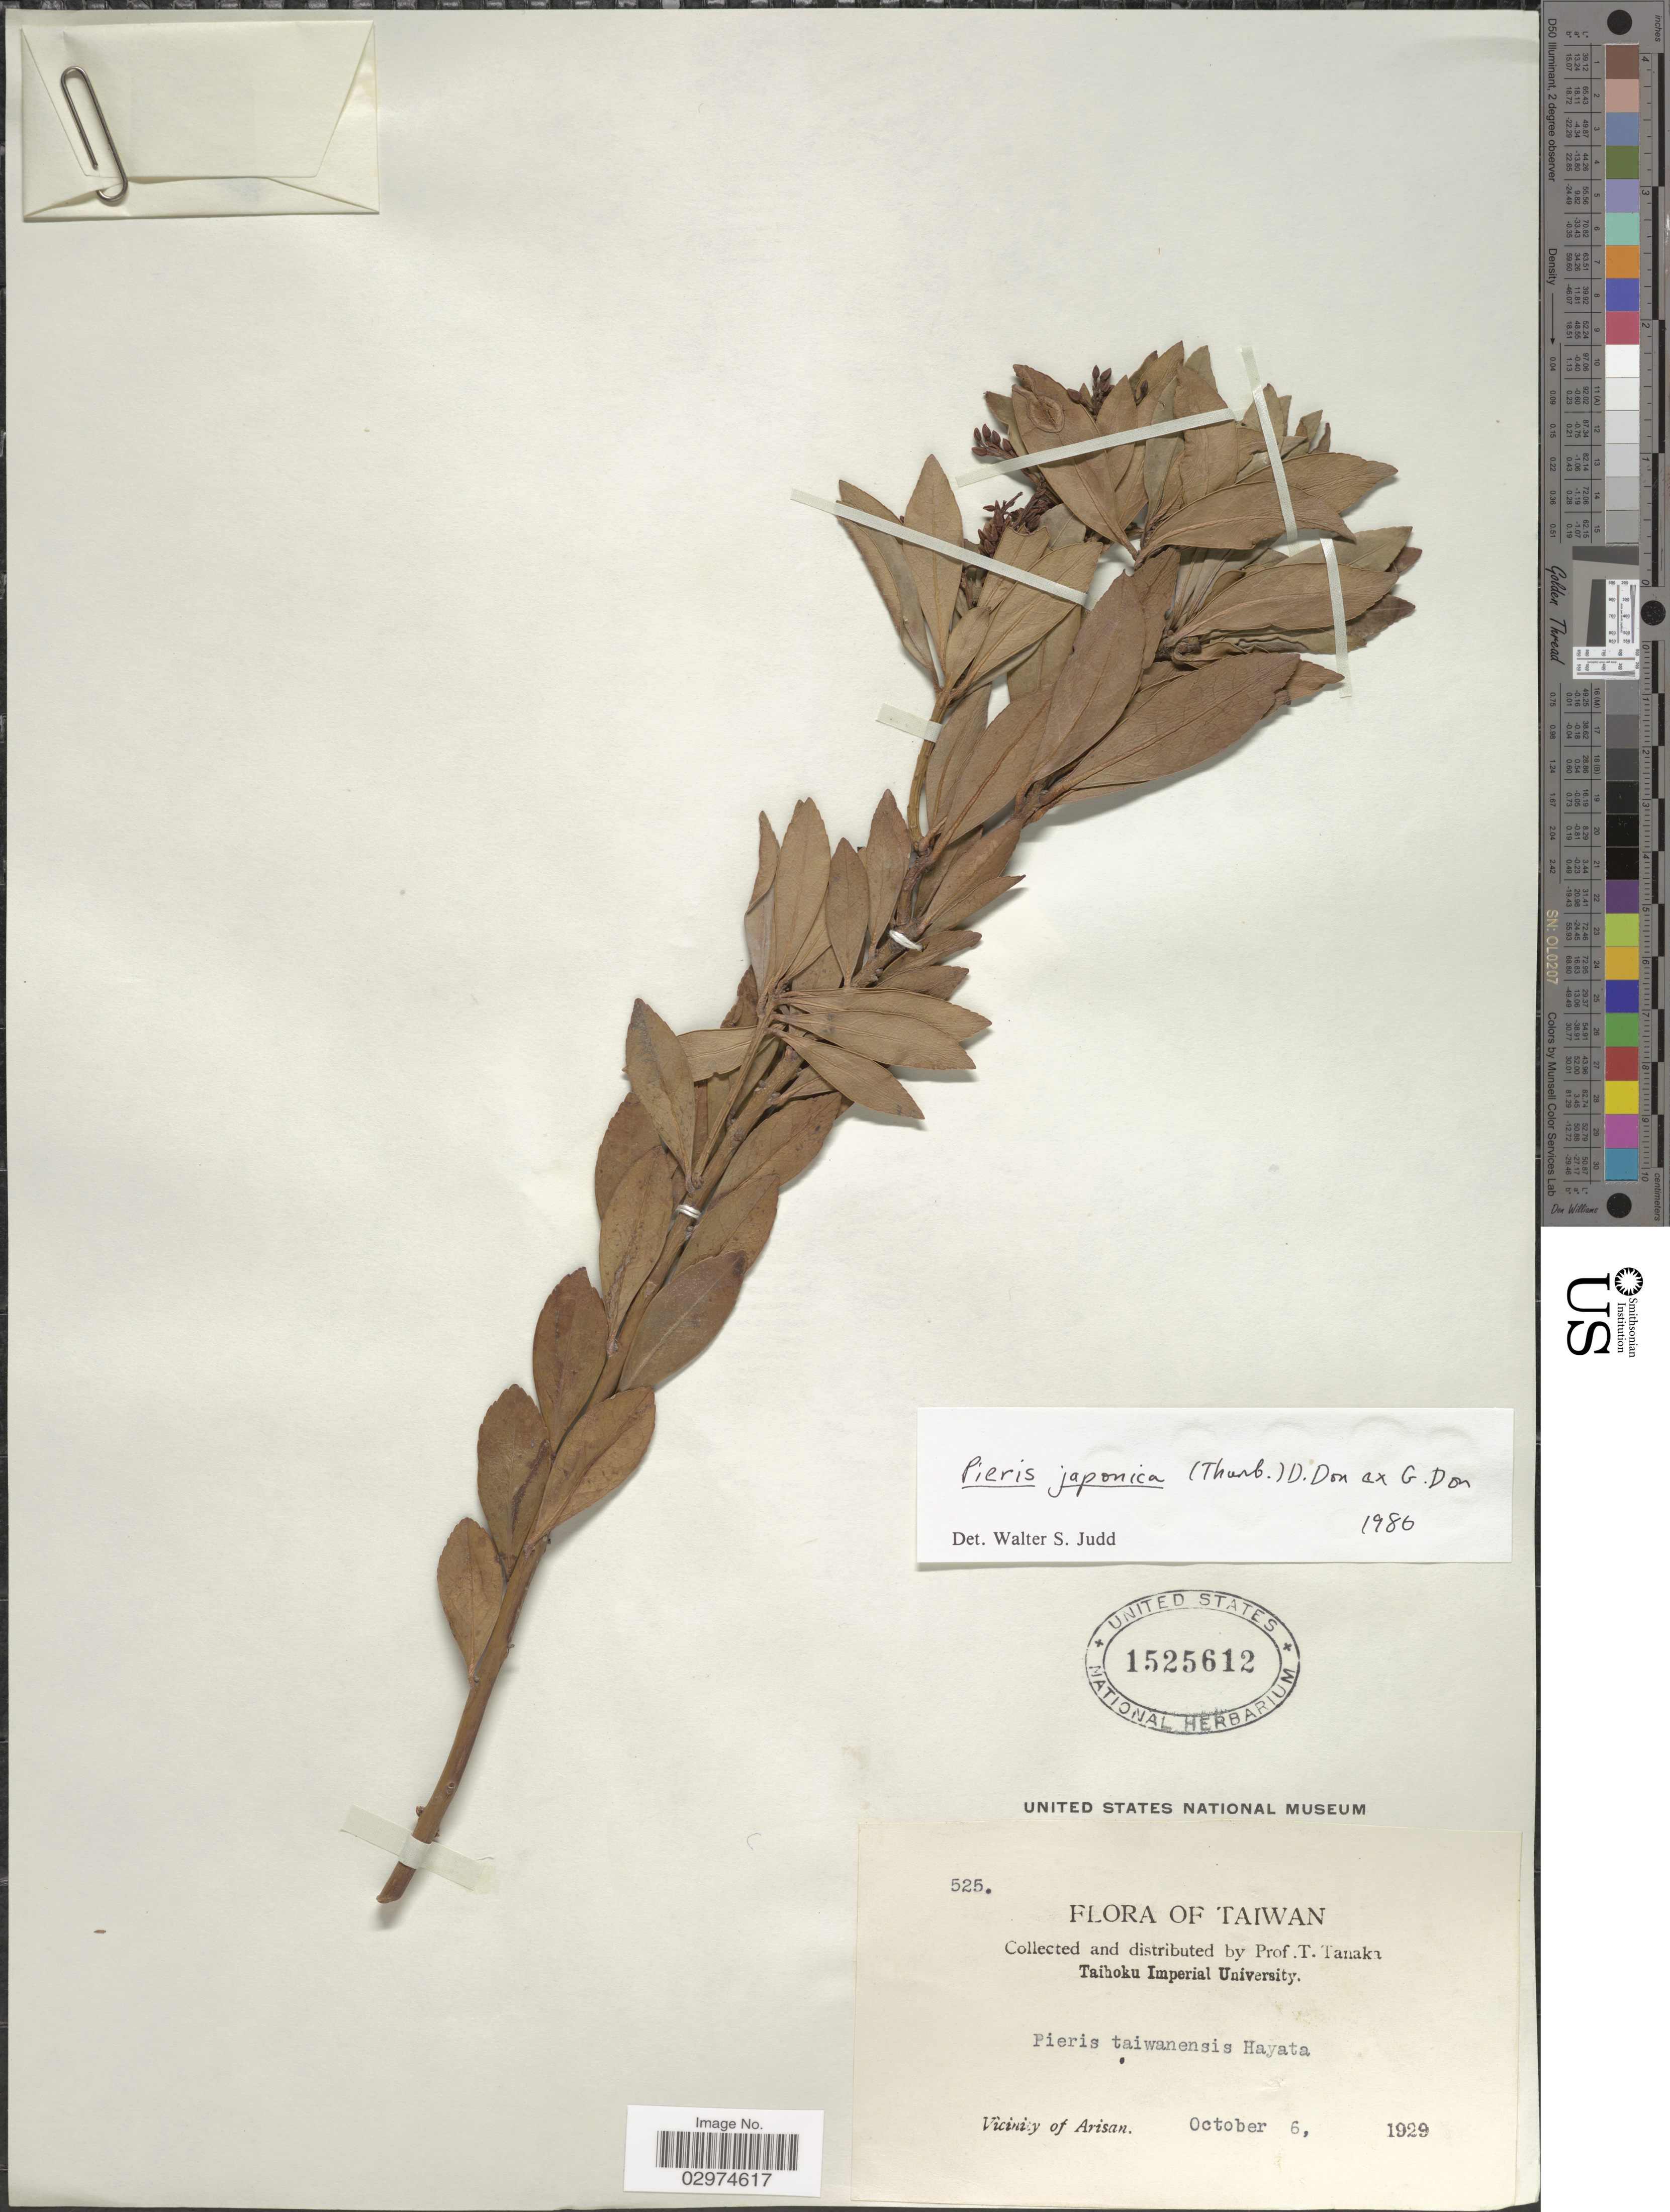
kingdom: Plantae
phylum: Tracheophyta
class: Magnoliopsida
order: Ericales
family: Ericaceae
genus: Pieris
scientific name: Pieris japonica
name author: (Thunb.) D. Don ex G. Don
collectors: T. Tanaka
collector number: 525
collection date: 1929-10-06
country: Taiwan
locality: Vicinity of Arisan.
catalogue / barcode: US 1525612